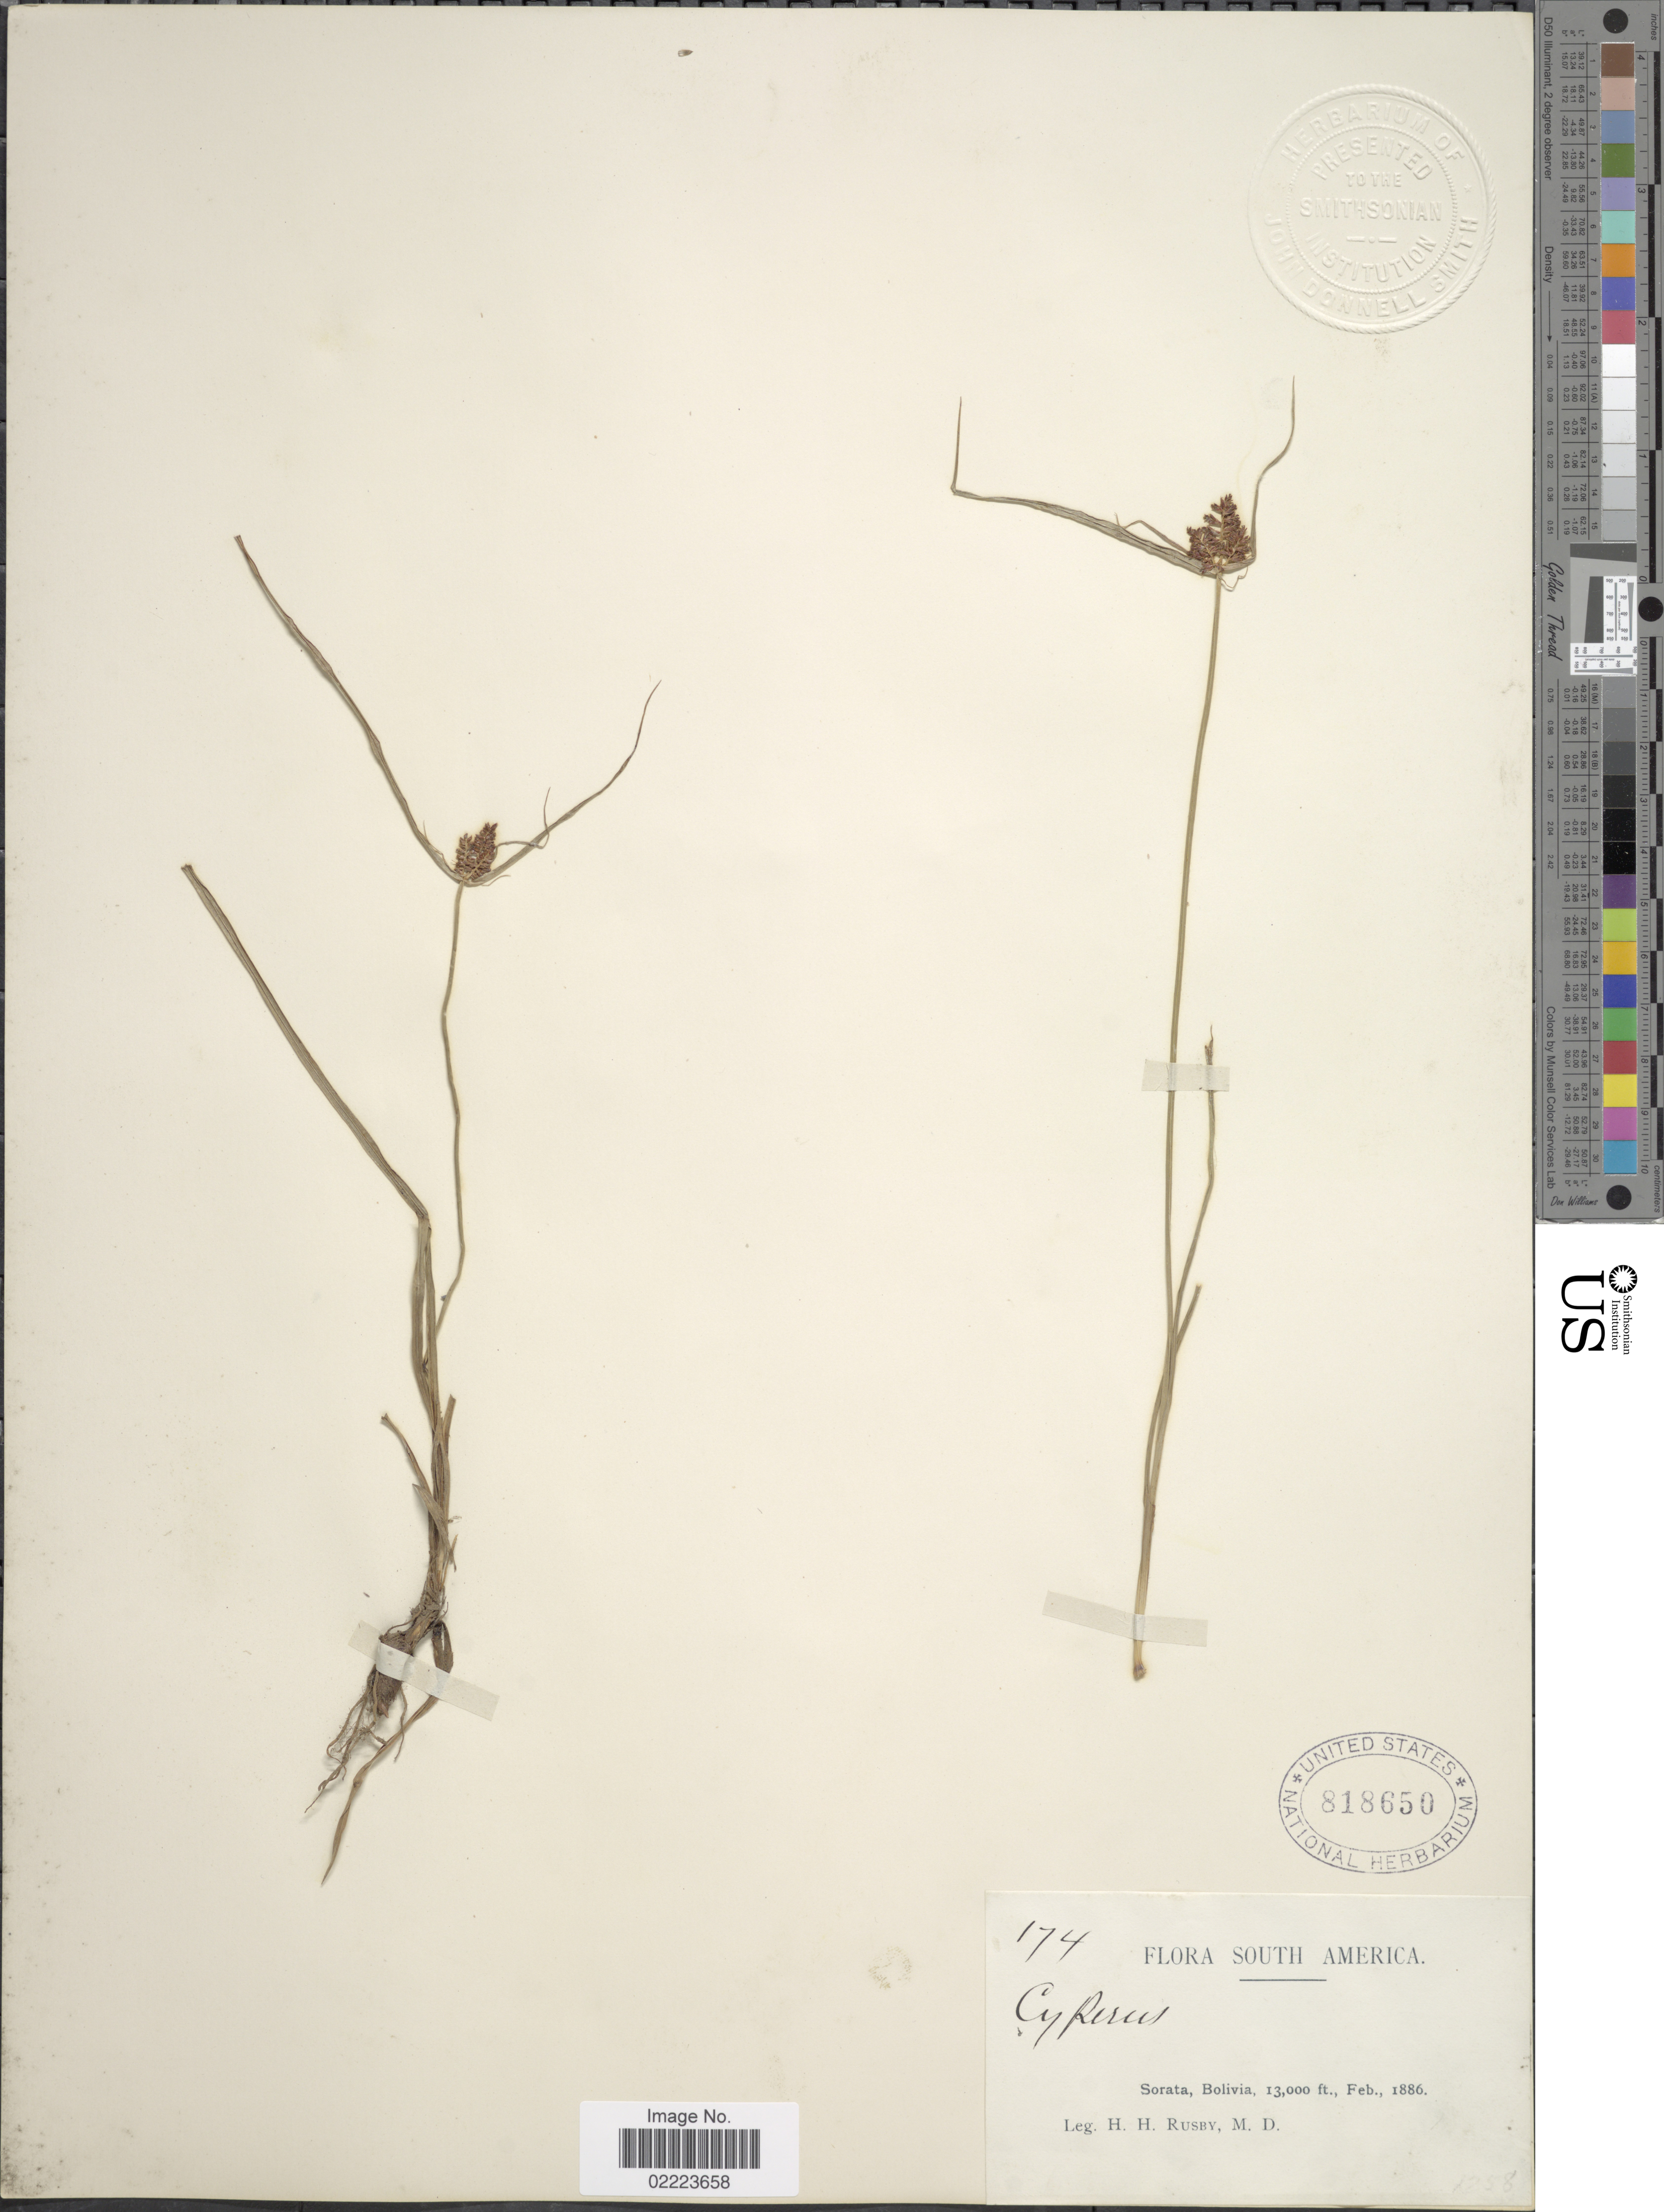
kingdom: Plantae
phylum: Tracheophyta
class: Liliopsida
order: Poales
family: Cyperaceae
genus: Cyperus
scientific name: Cyperus manimae var. manimae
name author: Kunth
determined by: Strong, Mark T., (BOT), Smithsonian Institution - National Museum of Natural History (UNITED STATES)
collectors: H. H. Rusby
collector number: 174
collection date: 1886-02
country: Bolivia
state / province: La Páz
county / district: Larecaja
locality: Sorata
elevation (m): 3962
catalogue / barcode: US 818650